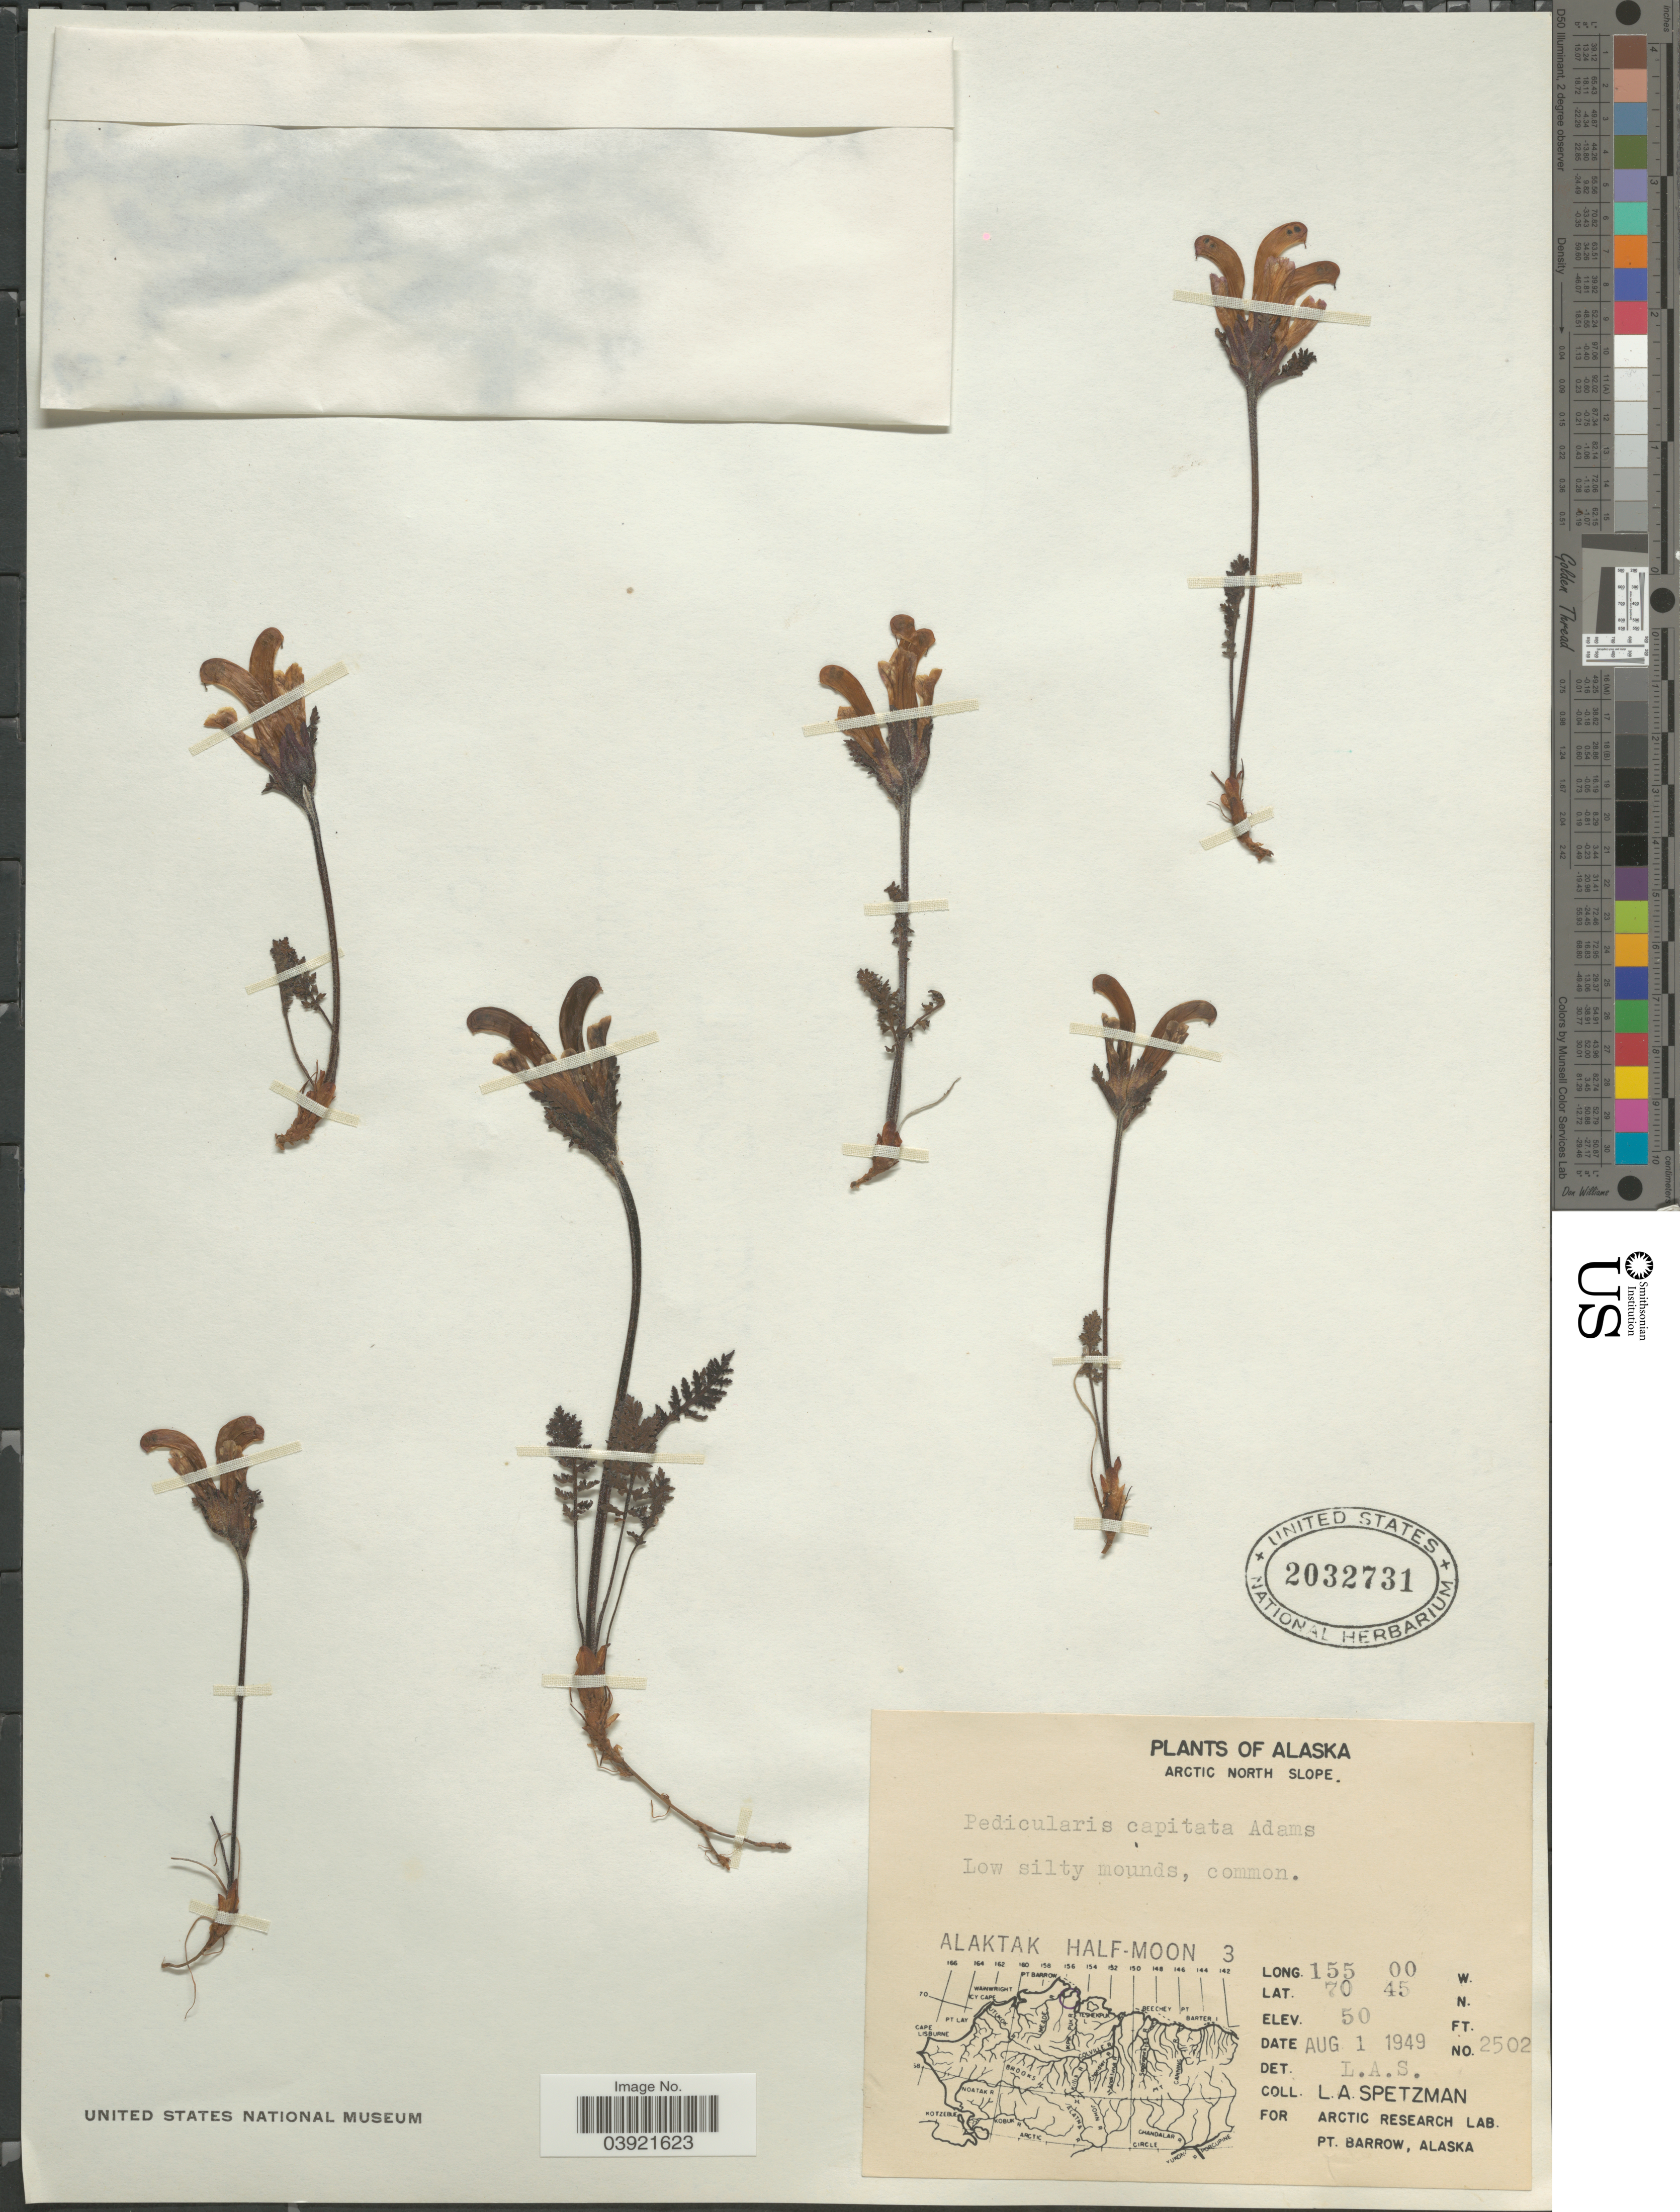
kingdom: Plantae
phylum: Tracheophyta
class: Magnoliopsida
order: Lamiales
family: Orobanchaceae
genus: Pedicularis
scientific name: Pedicularis capitata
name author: Adams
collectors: L. Spetzman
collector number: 2502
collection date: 1949-08-01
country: United States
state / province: Alaska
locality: Arctic North Slope. Alaktak Half-Moon 3.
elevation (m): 15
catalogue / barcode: US 2032731